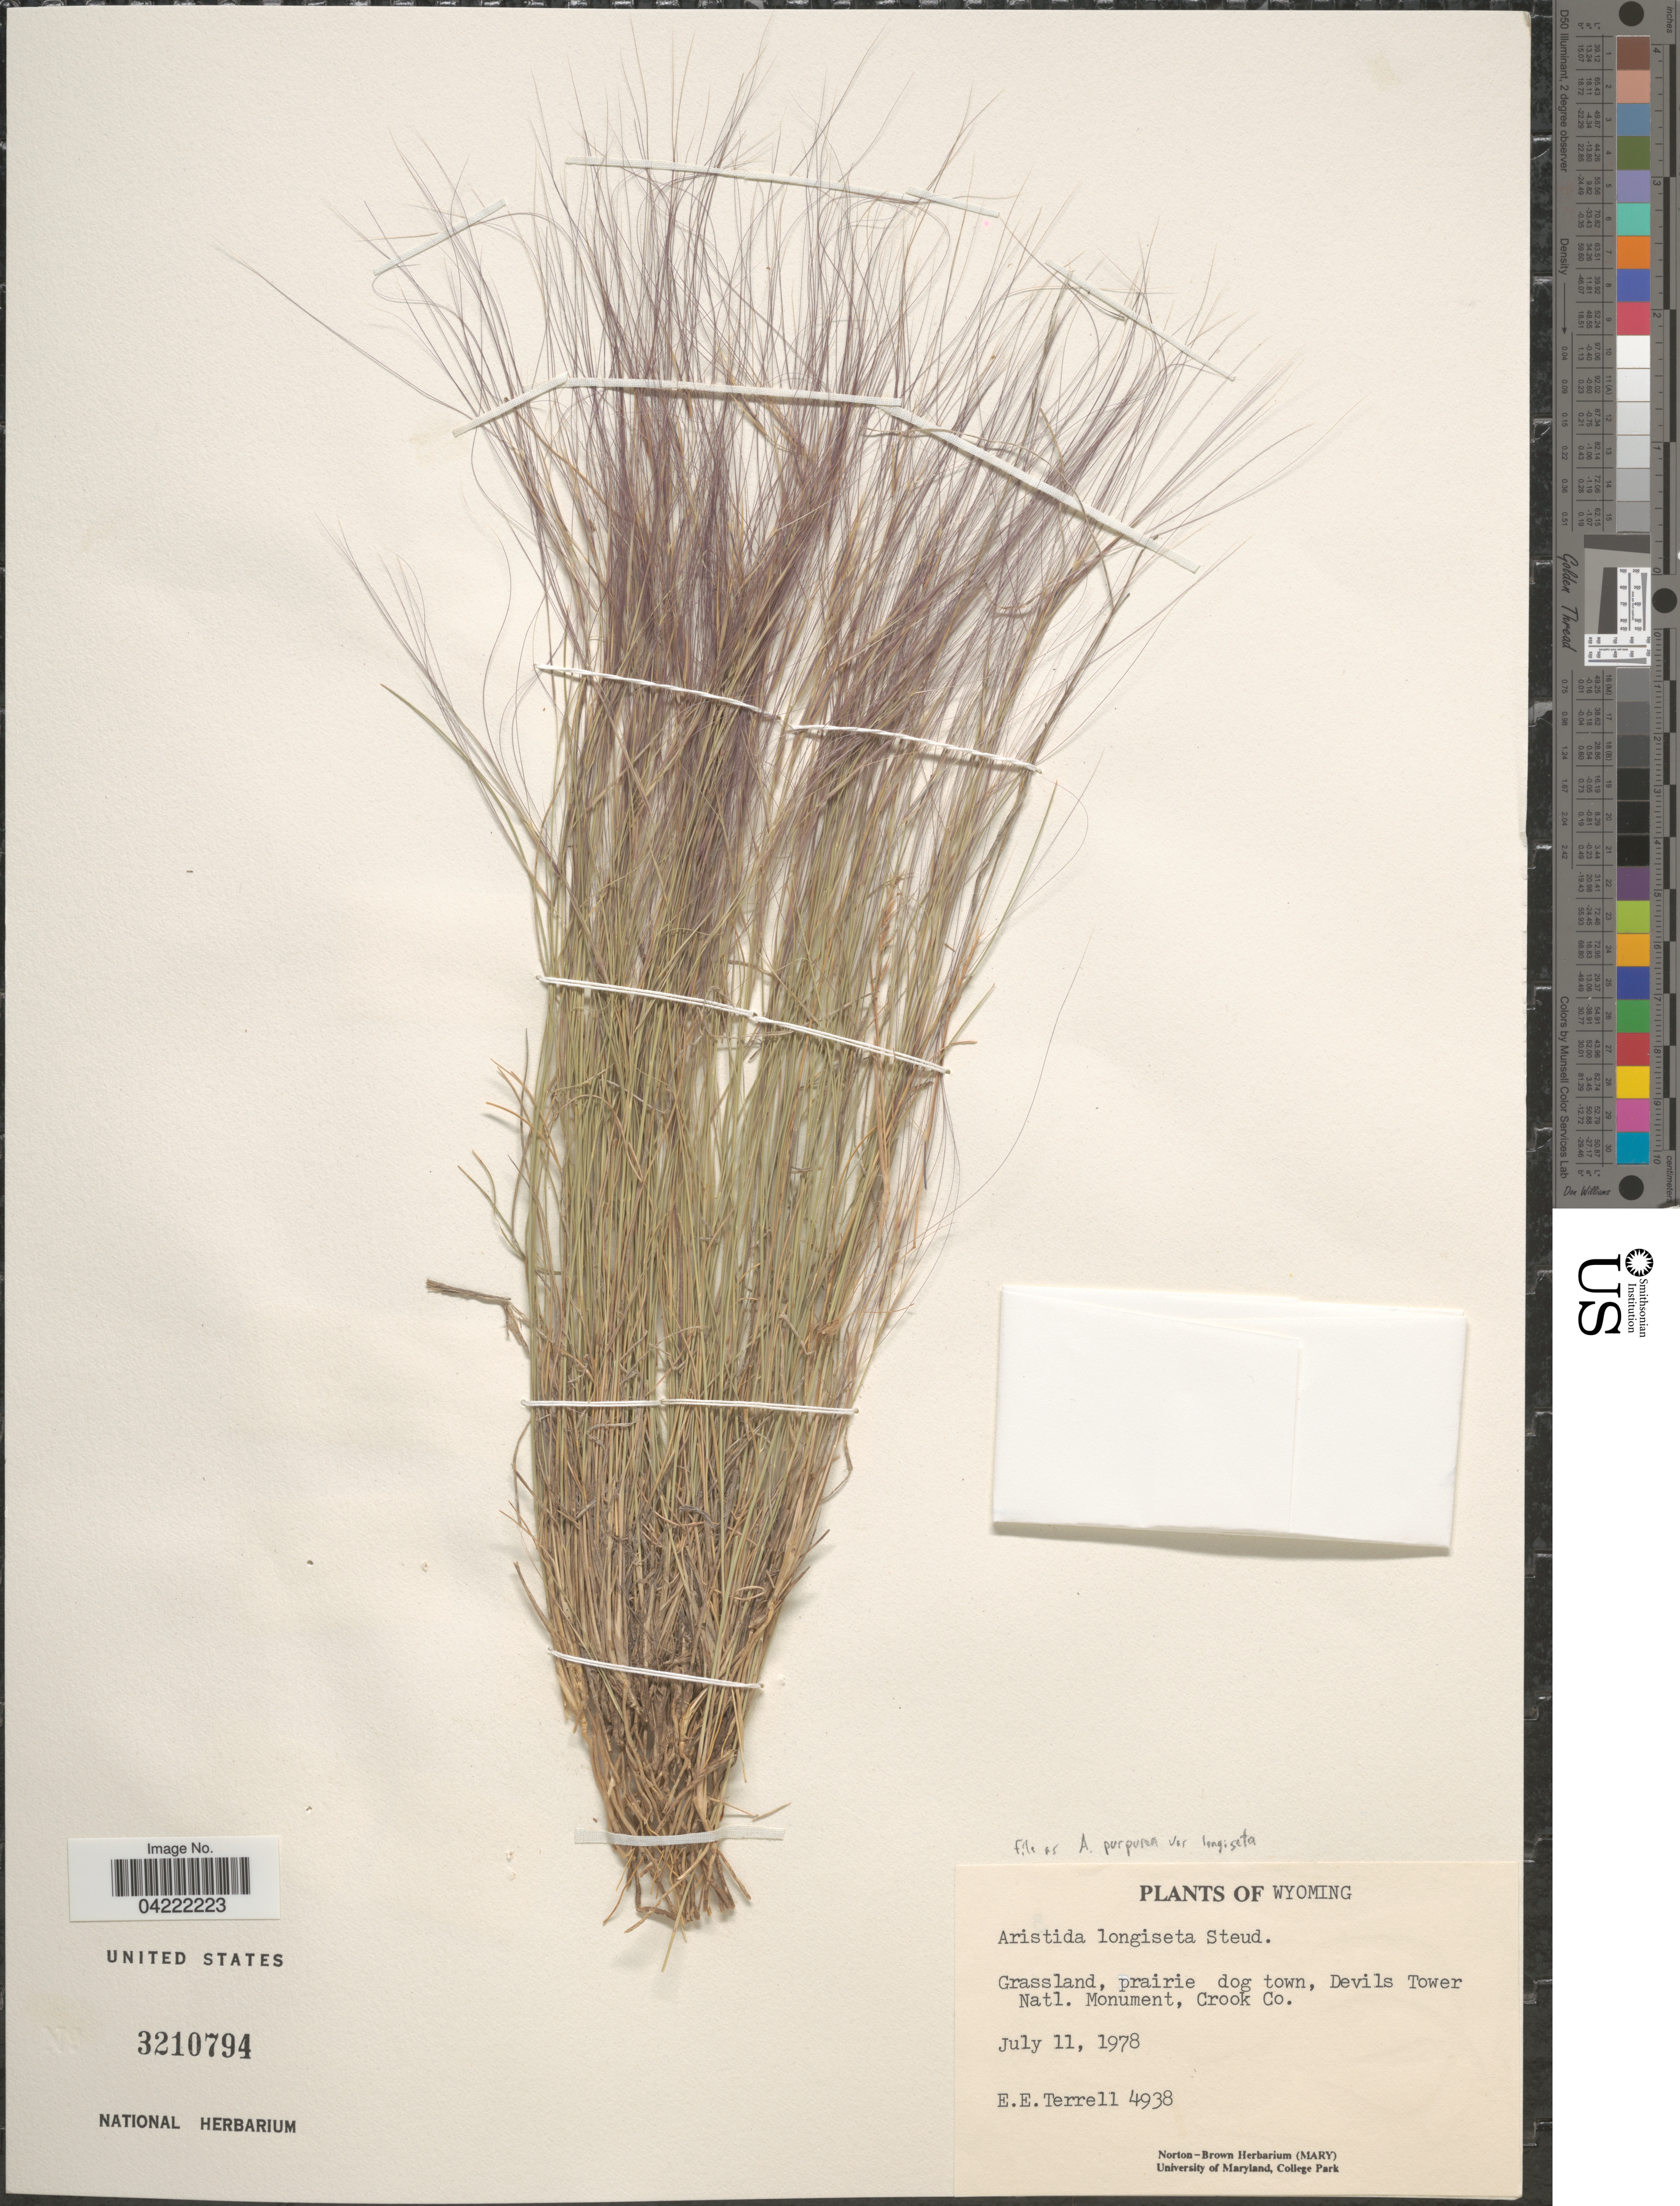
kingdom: Plantae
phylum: Tracheophyta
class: Liliopsida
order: Poales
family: Poaceae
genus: Aristida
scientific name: Aristida purpurea var. longiseta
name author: (Steud.) Vasey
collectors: E. E. Terrell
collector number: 4938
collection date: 1978-07-11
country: United States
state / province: Wyoming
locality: Grassland, prairie dog town, Devils Tower Natl. Monument, Crook Co.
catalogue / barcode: US 3210794